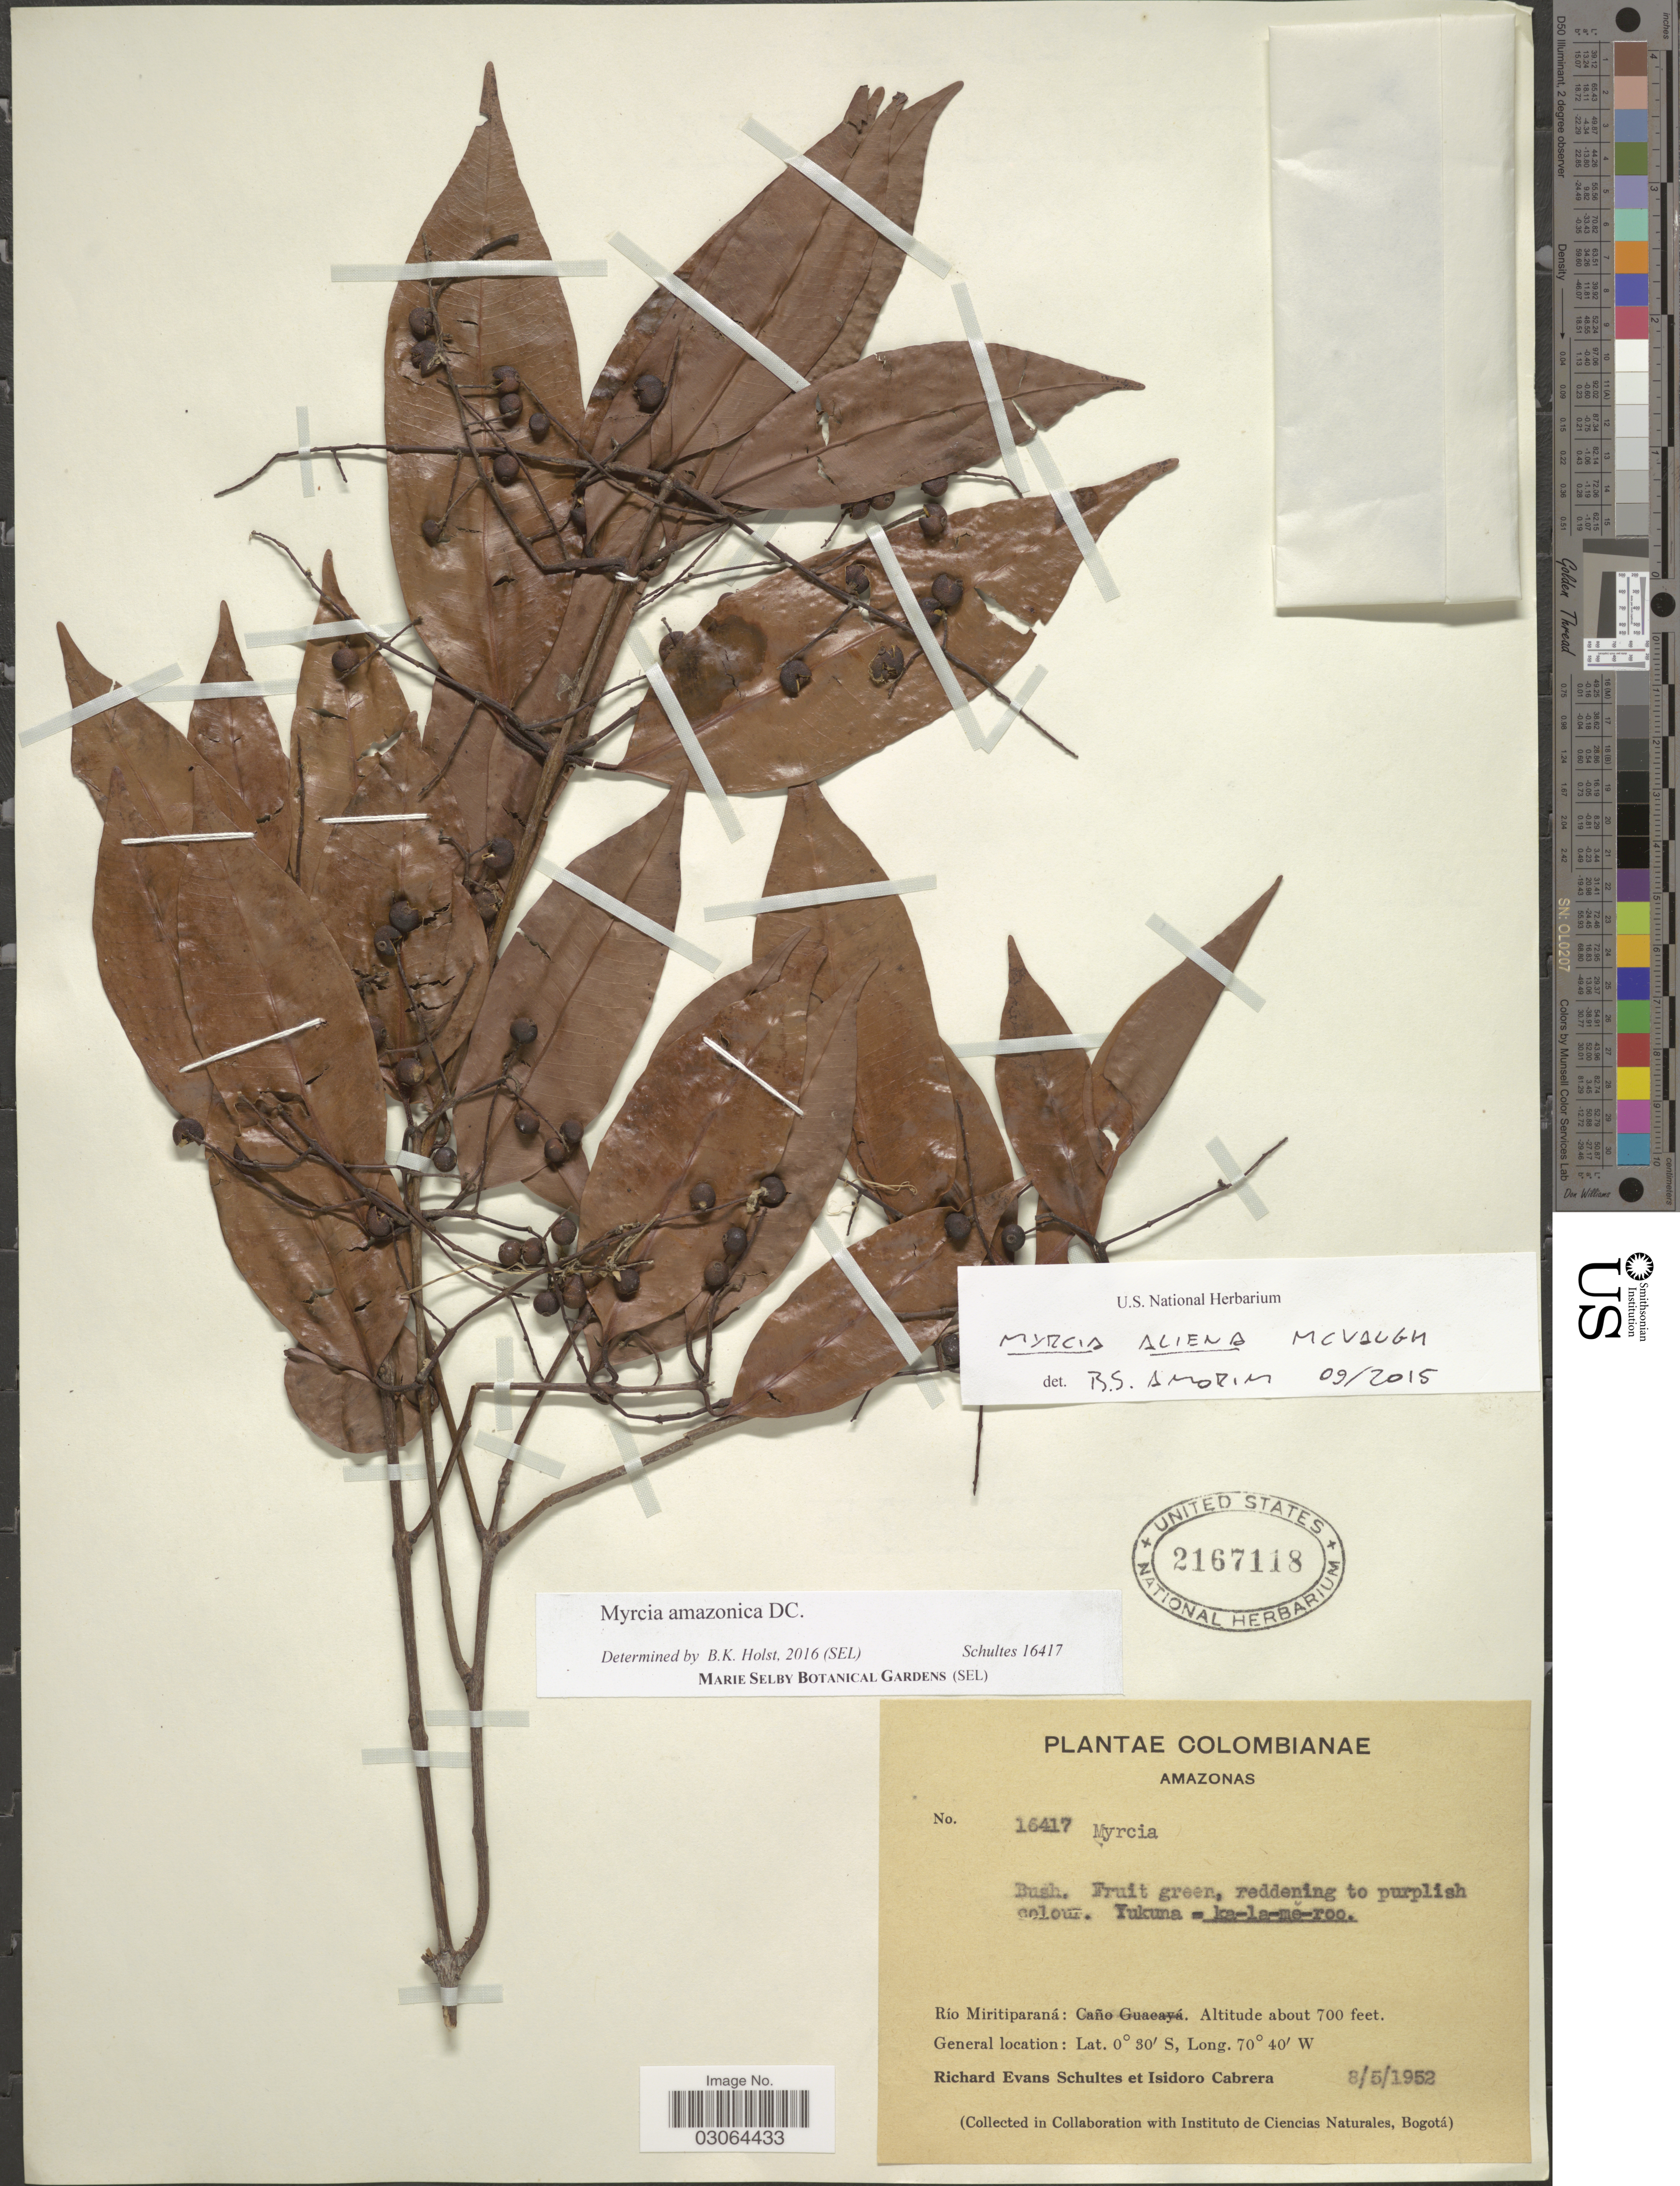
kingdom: Plantae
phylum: Tracheophyta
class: Magnoliopsida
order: Myrtales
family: Myrtaceae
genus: Myrcia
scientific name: Myrcia amazonica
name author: DC.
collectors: R. E. Schultes & I. Cabrera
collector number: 16417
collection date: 1952-05-08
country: Colombia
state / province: Amazônas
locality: Río Miritiparaná.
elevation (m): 213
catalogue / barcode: US 2167118